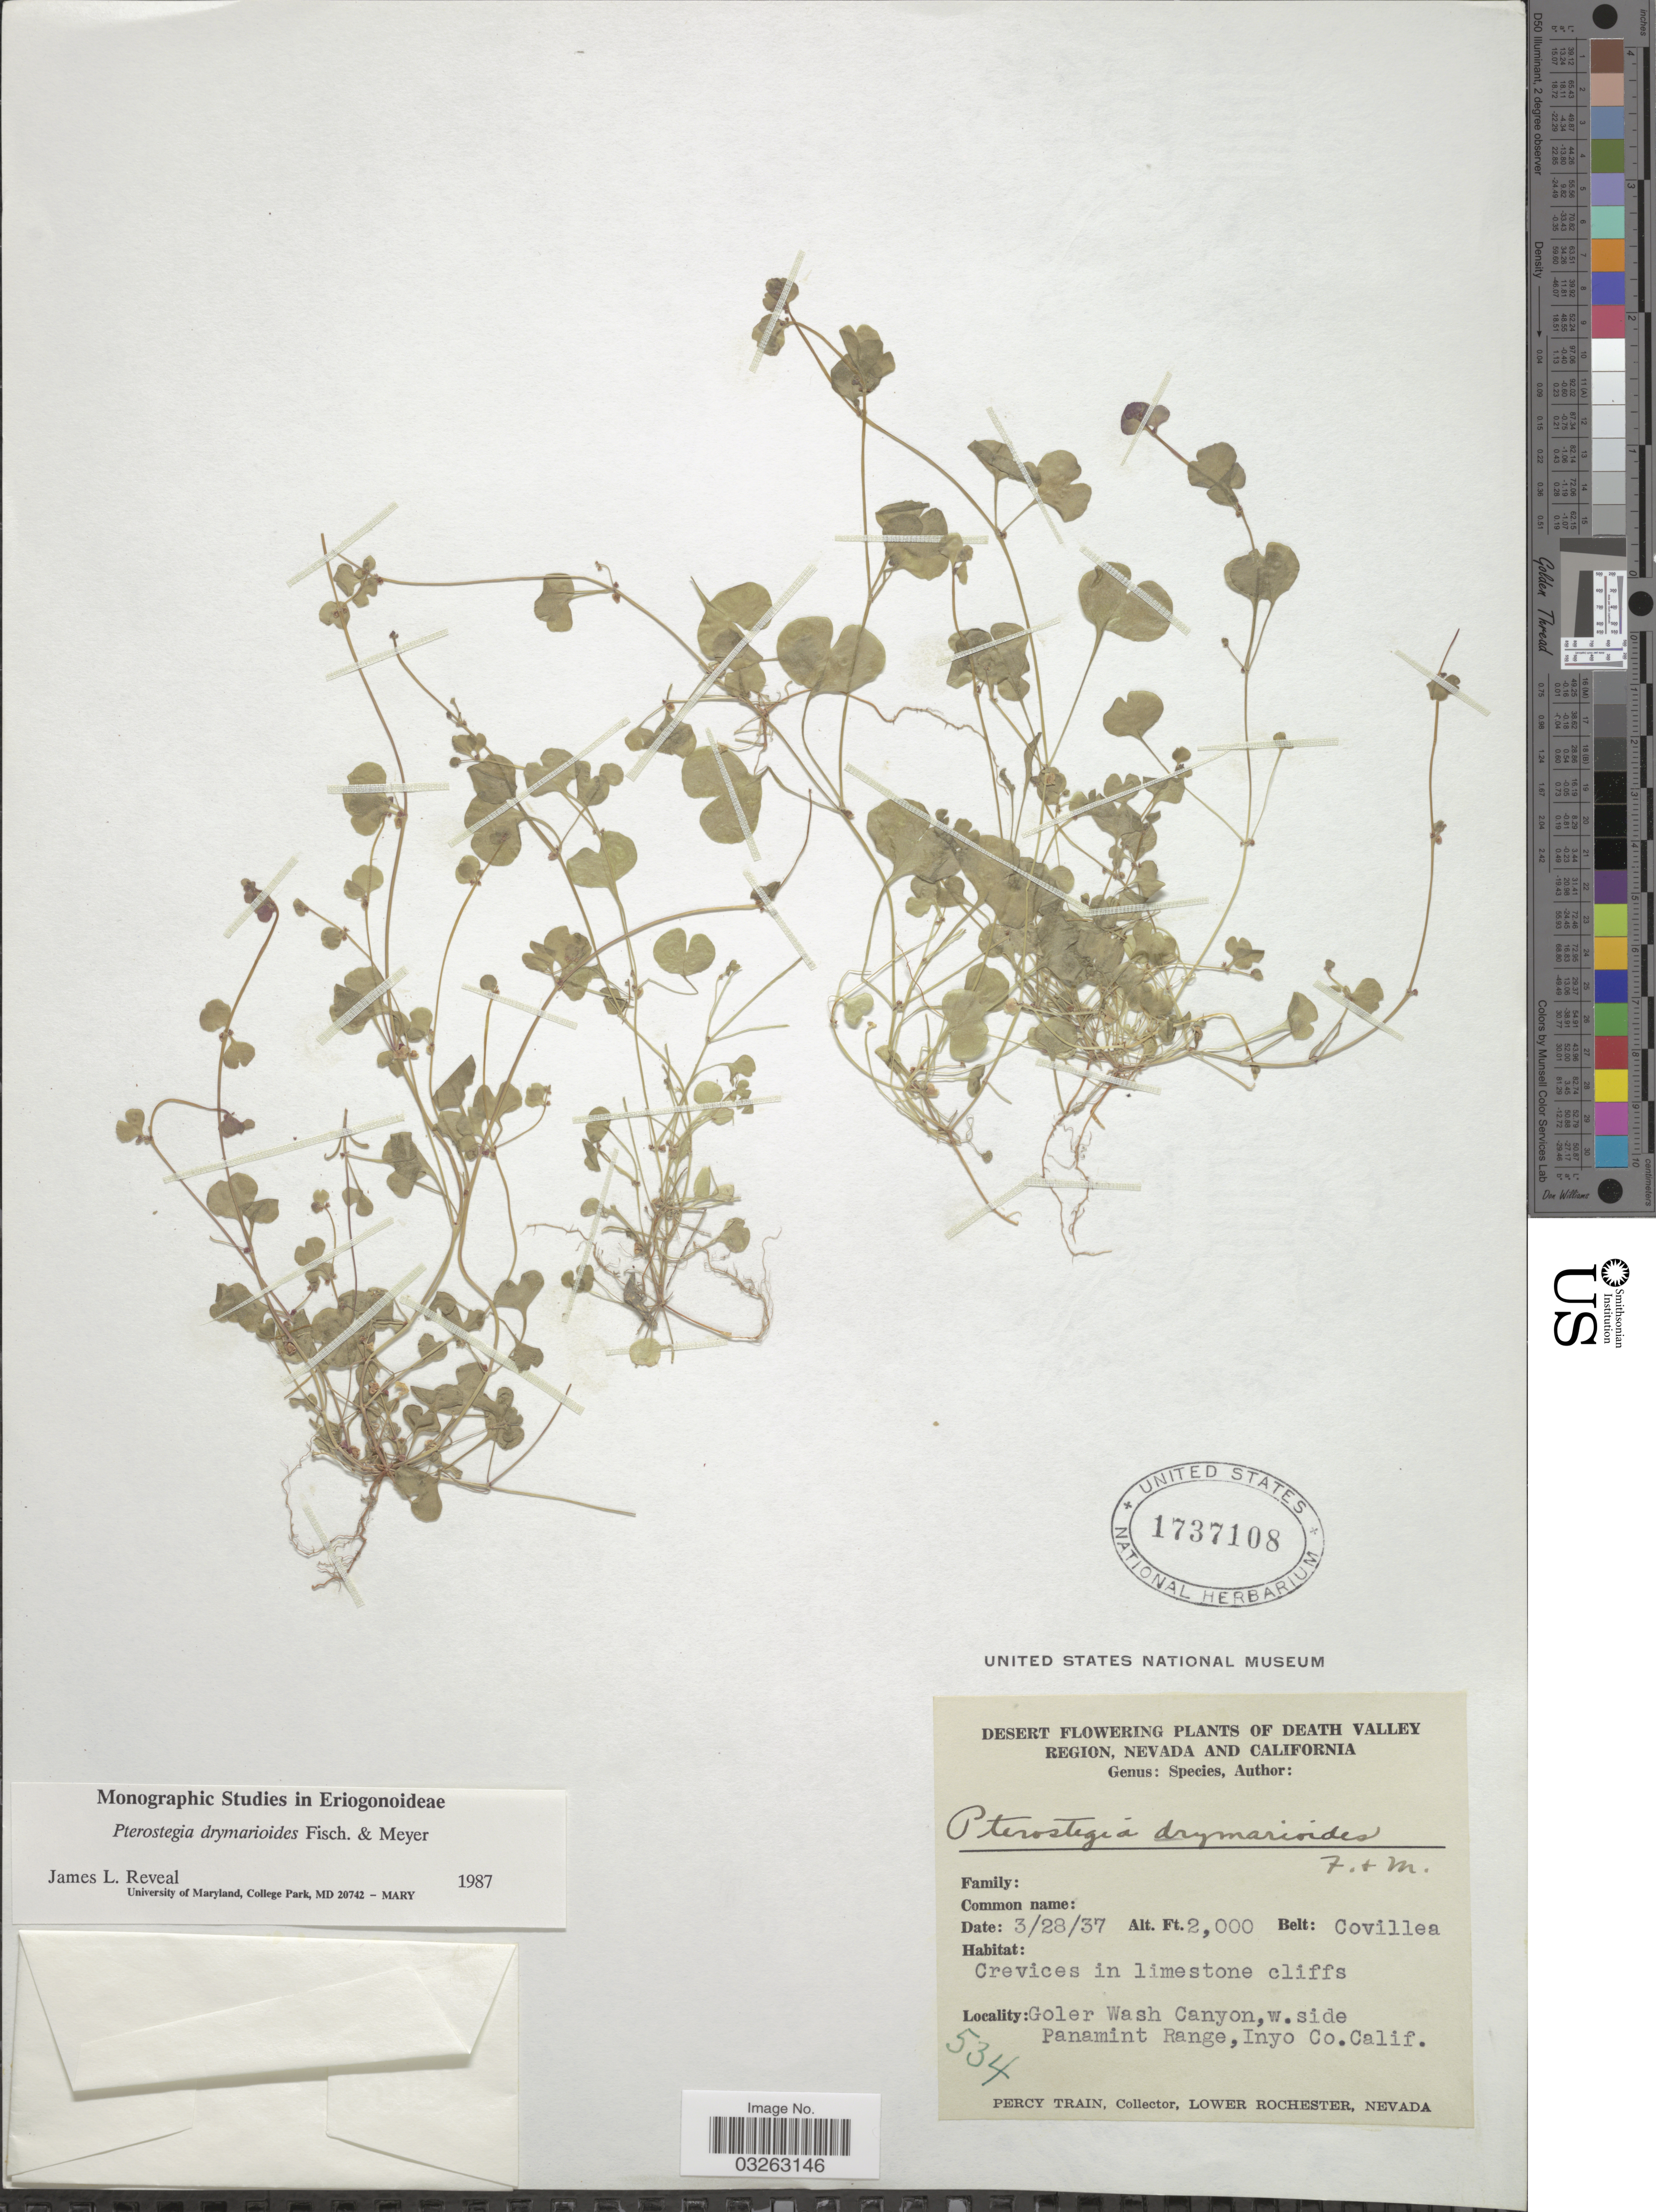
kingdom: Plantae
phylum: Tracheophyta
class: Magnoliopsida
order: Caryophyllales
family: Polygonaceae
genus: Pterostegia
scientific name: Pterostegia drymarioides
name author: Fisch. & C.A. Mey.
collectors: P. Train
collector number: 534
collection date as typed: Transcribed d/m/y: 28/3/37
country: United States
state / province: California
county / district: Inyo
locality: Death Valley Region, Goler Wash Canyon, w. side Panamint Range , Inyo Co.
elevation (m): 610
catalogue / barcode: US 1737108